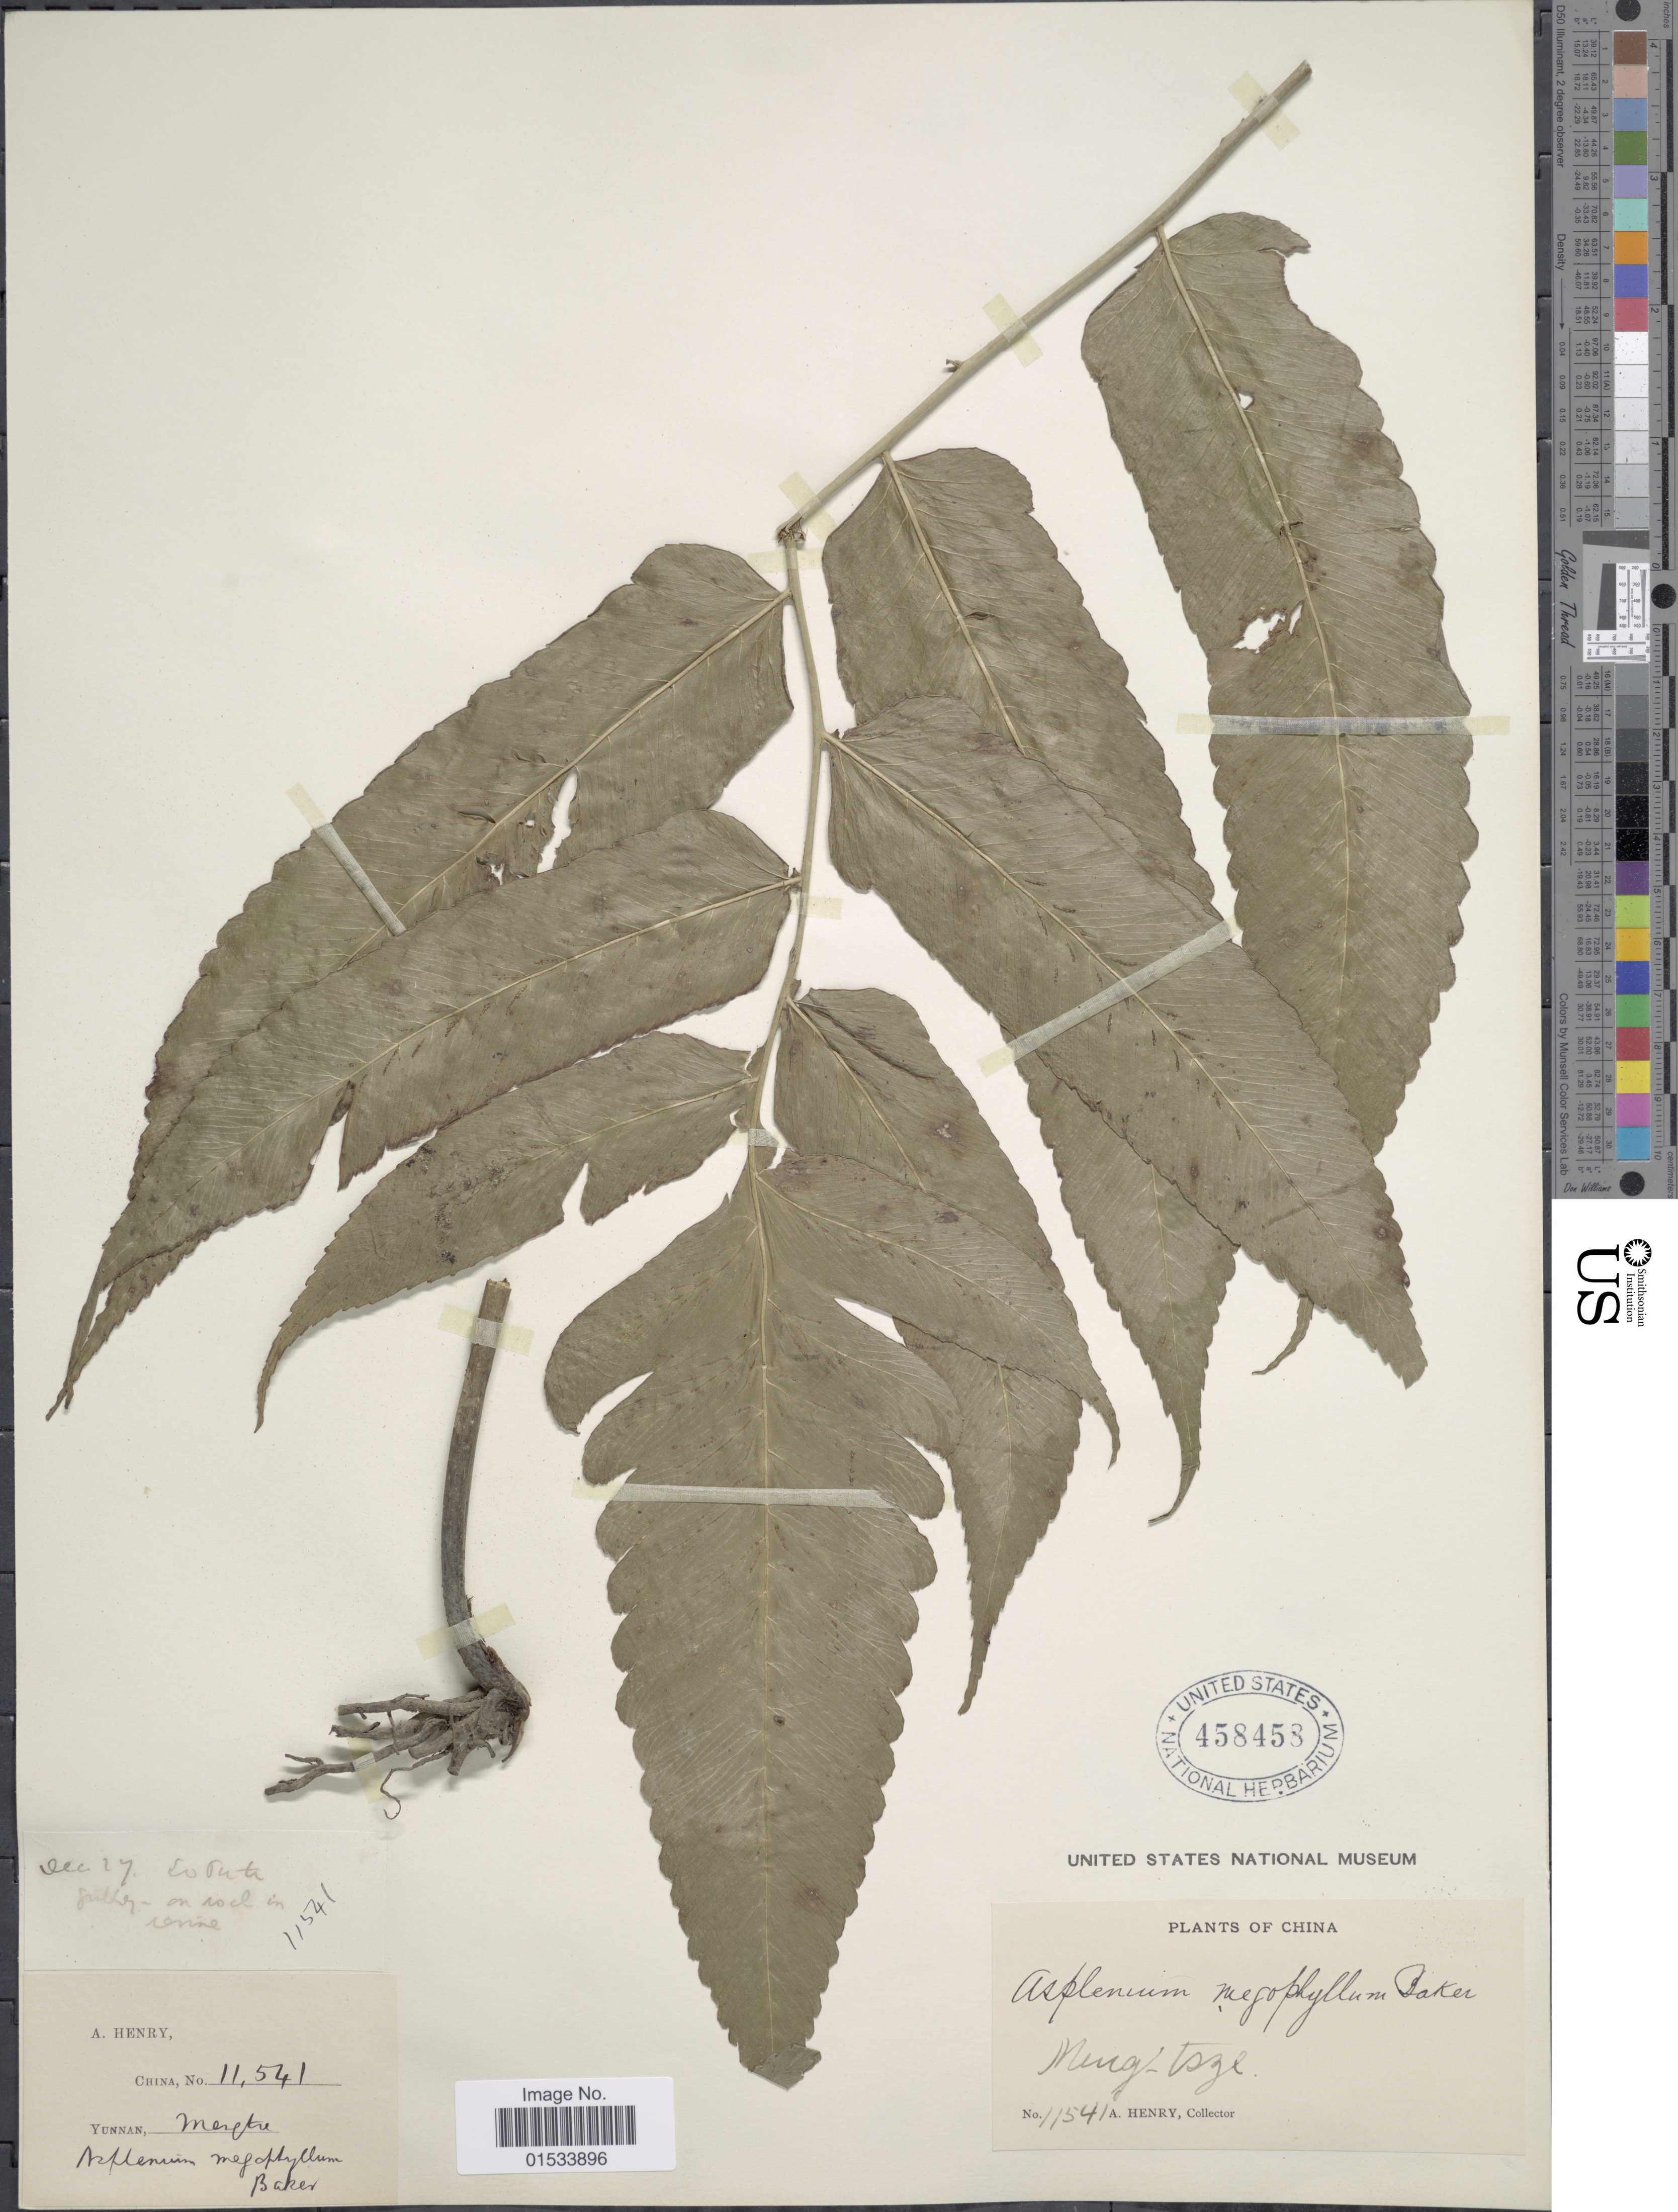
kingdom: Plantae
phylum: Tracheophyta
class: Polypodiopsida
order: Polypodiales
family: Athyriaceae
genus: Diplazium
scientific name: Diplazium megaphyllum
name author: (Baker) Christ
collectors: A. Henry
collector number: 11541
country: China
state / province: Yunnan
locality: Mengtze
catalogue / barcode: US 458458